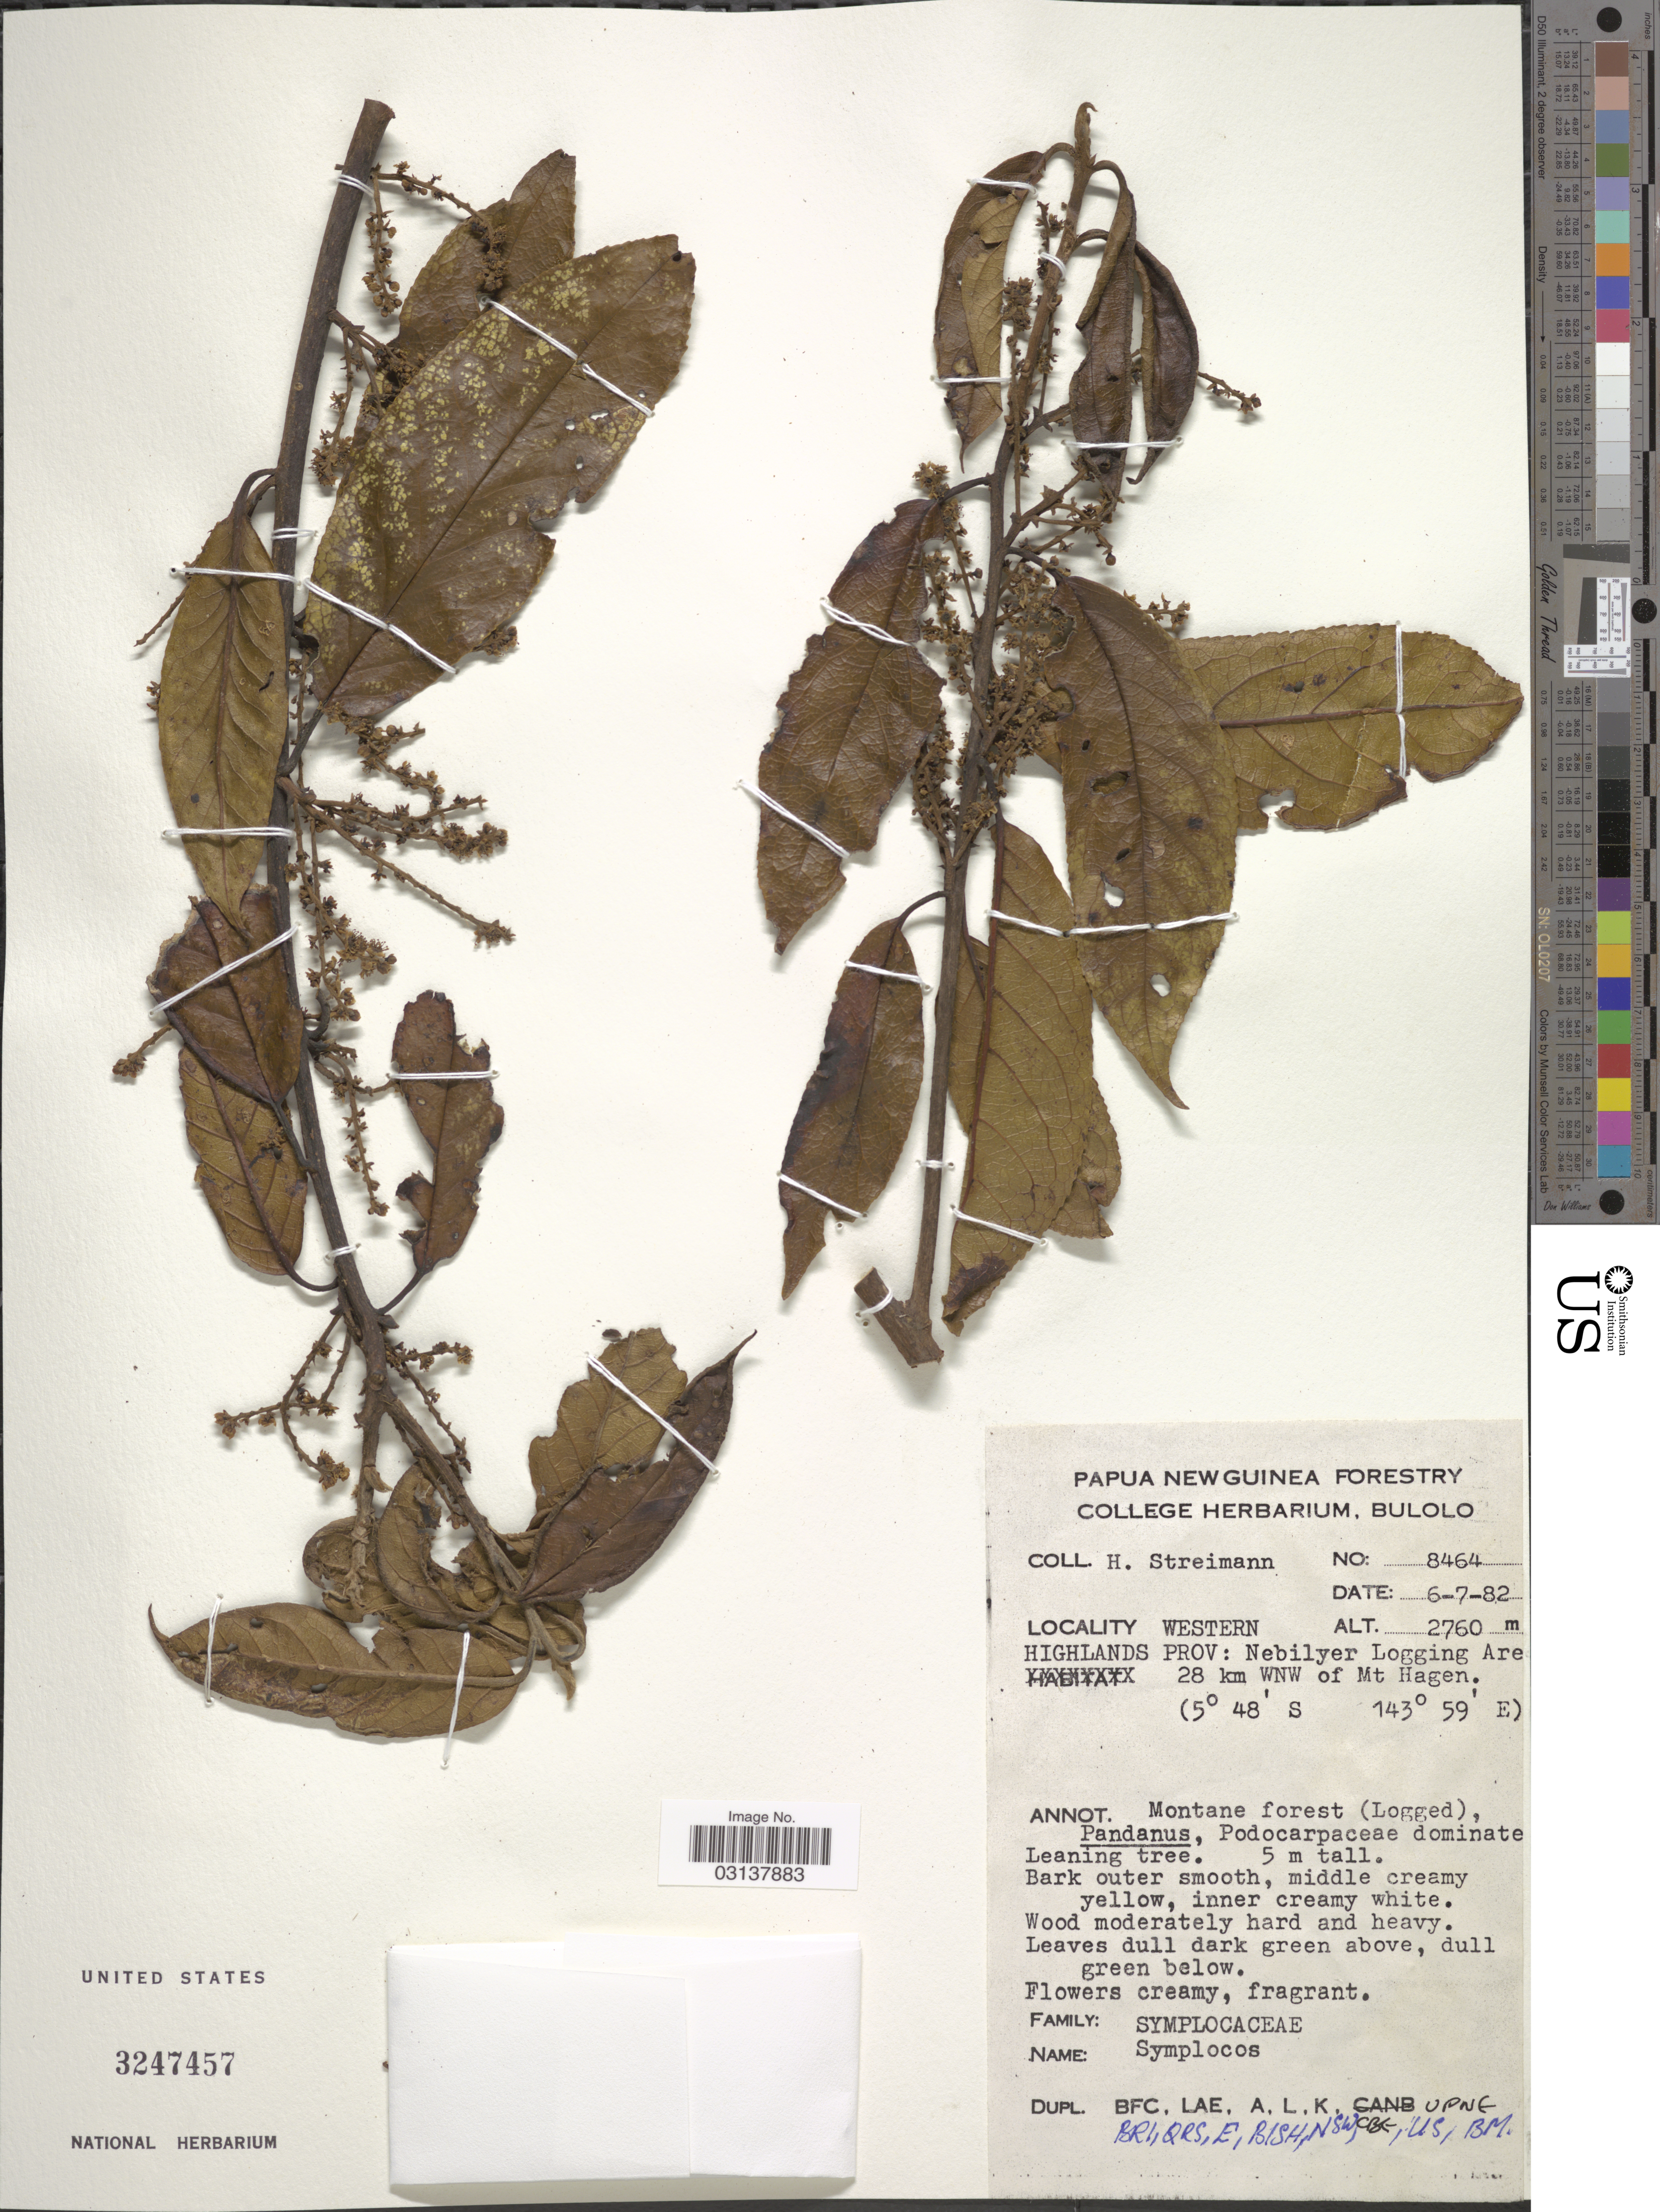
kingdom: Plantae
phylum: Tracheophyta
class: Magnoliopsida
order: Ericales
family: Symplocaceae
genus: Symplocos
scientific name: Symplocos sp.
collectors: H. Streimann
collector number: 8464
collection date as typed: Transcribed d/m/y: 6/7/82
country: Papua New Guinea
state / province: Western Highlands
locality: Western Highlands Prov: Nebilyer Logging Are 28 km WNW of Mt Hagen.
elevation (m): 2760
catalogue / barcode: US 3247457